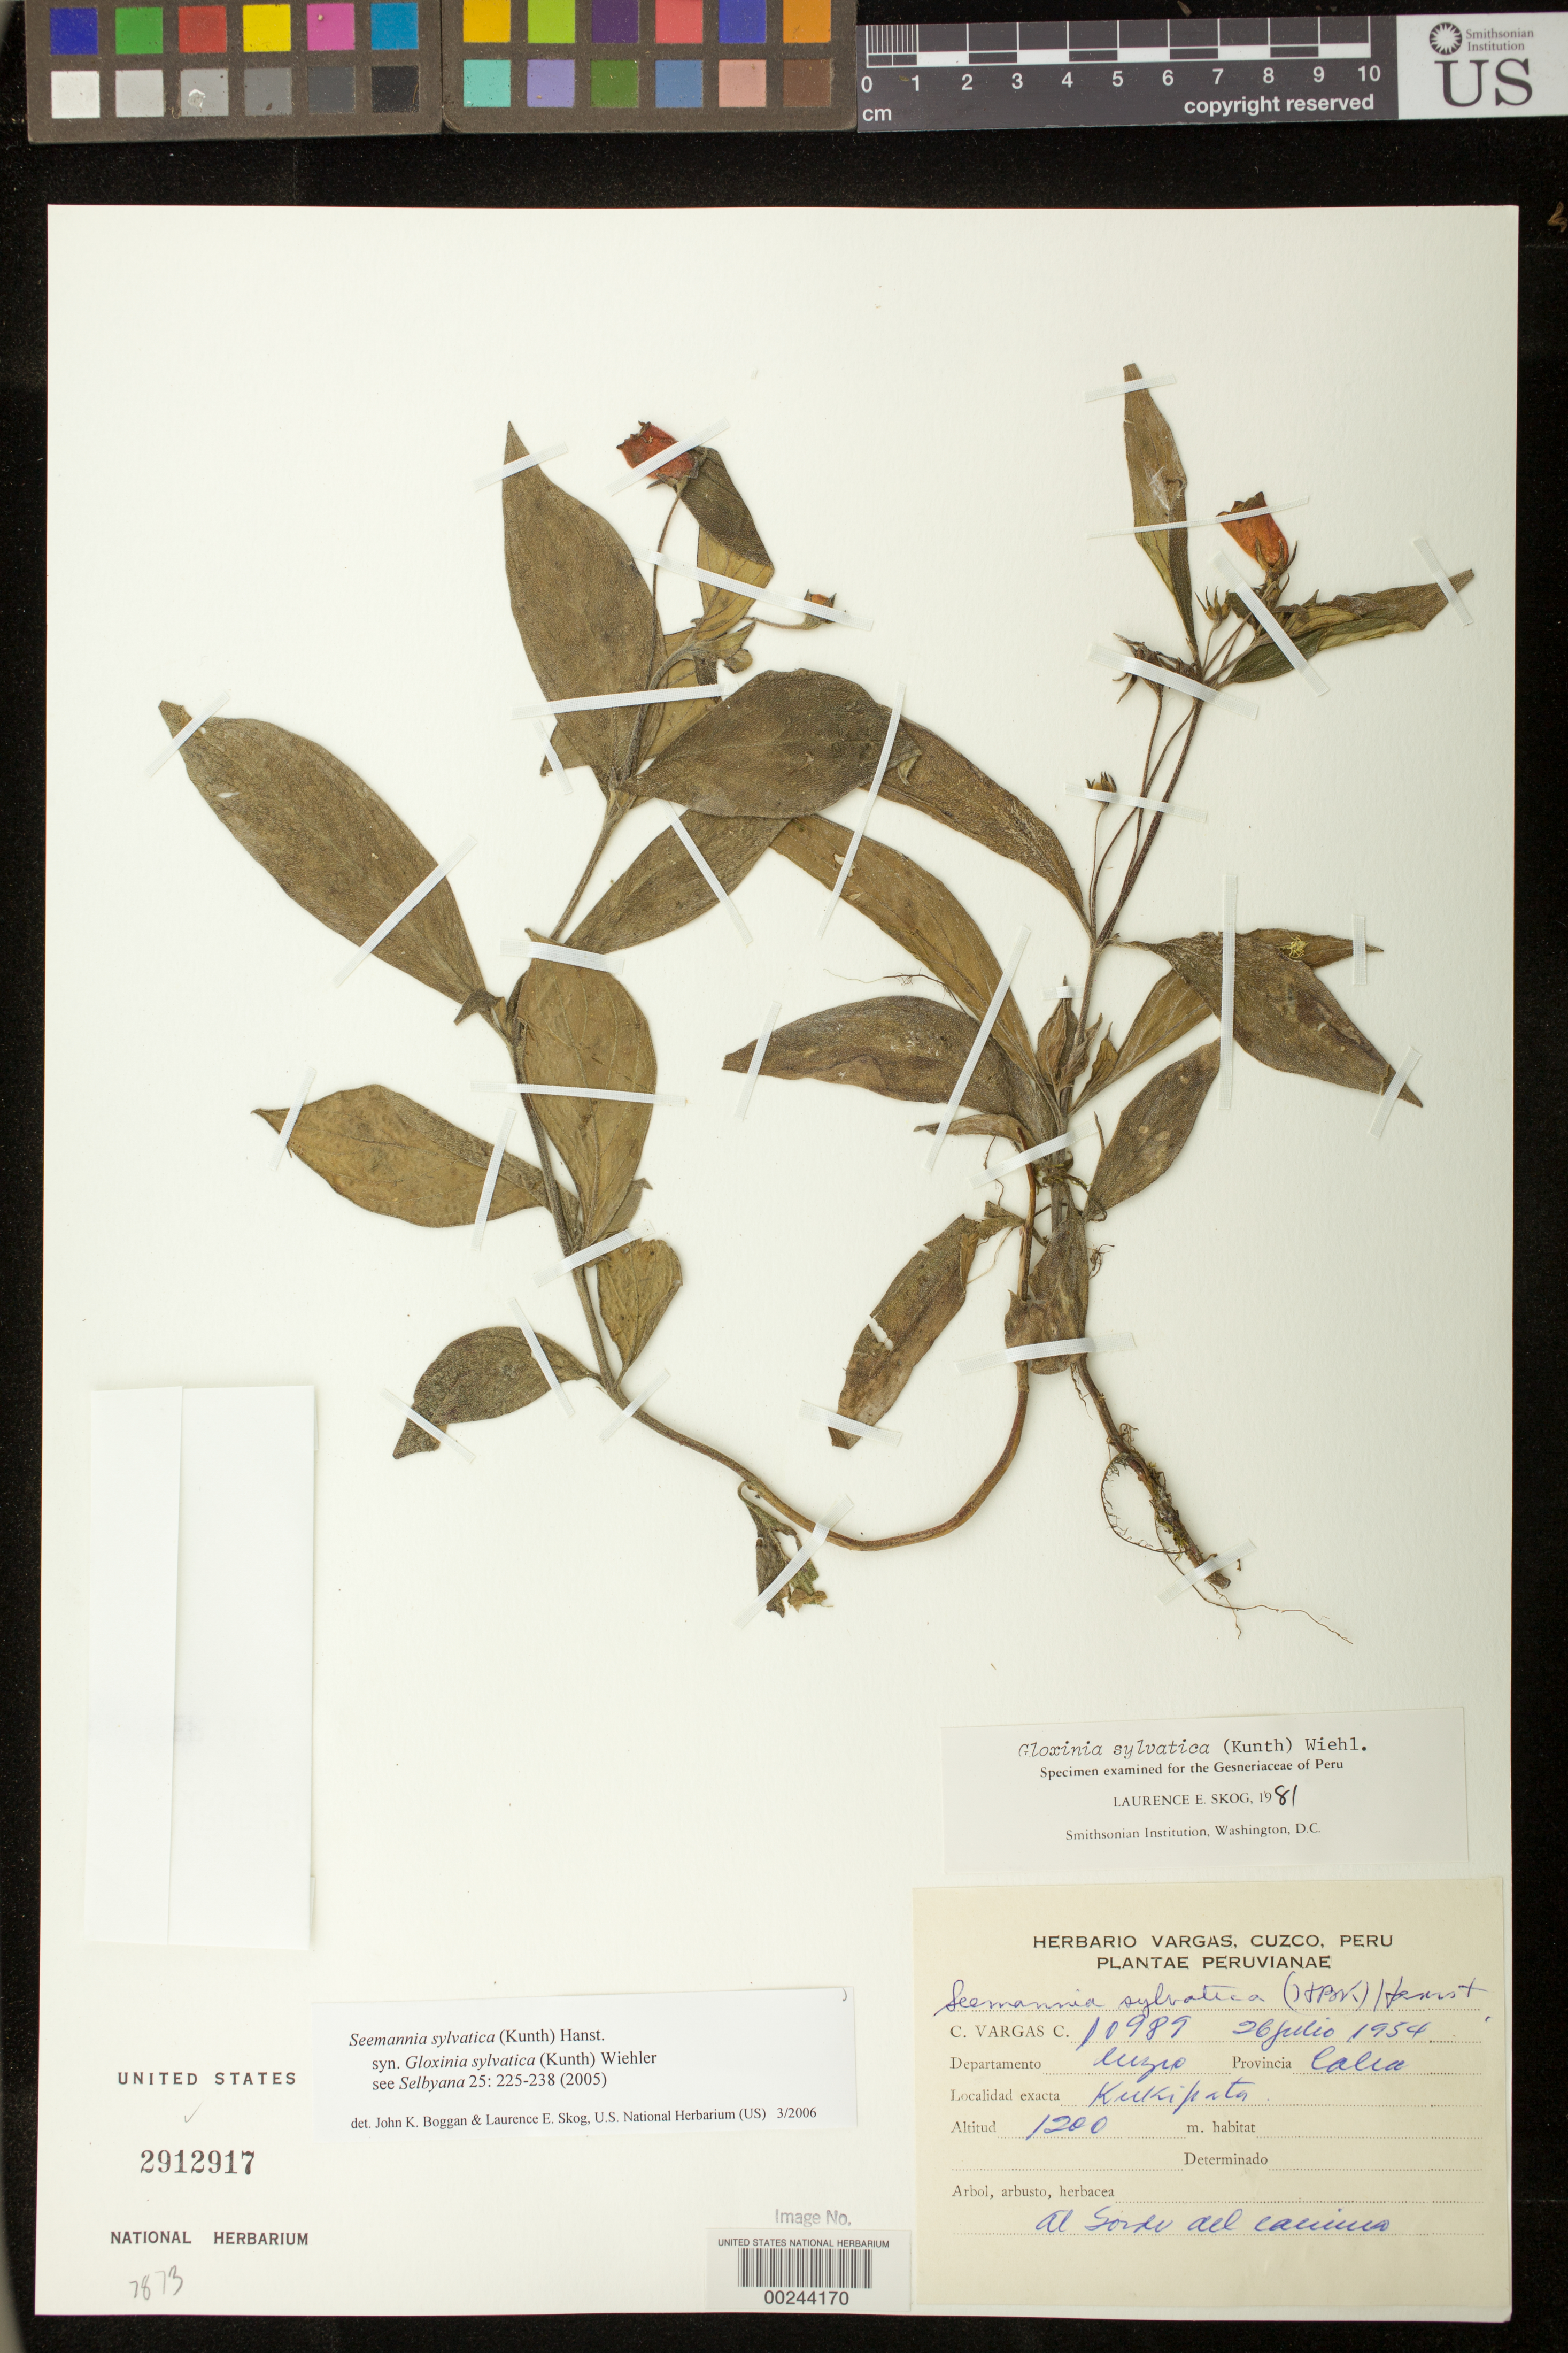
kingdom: Plantae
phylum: Tracheophyta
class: Magnoliopsida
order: Lamiales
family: Gesneriaceae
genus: Seemannia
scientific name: Seemannia sylvatica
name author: (Kunth) Hanst.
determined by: Boggan, J. K.; Skog, L. E.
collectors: C. Vargas C.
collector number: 10989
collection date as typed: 26 Jul 1954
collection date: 1954-07-26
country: Peru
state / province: Cusco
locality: Calea, Kukipata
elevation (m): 1200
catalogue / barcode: US 2912917